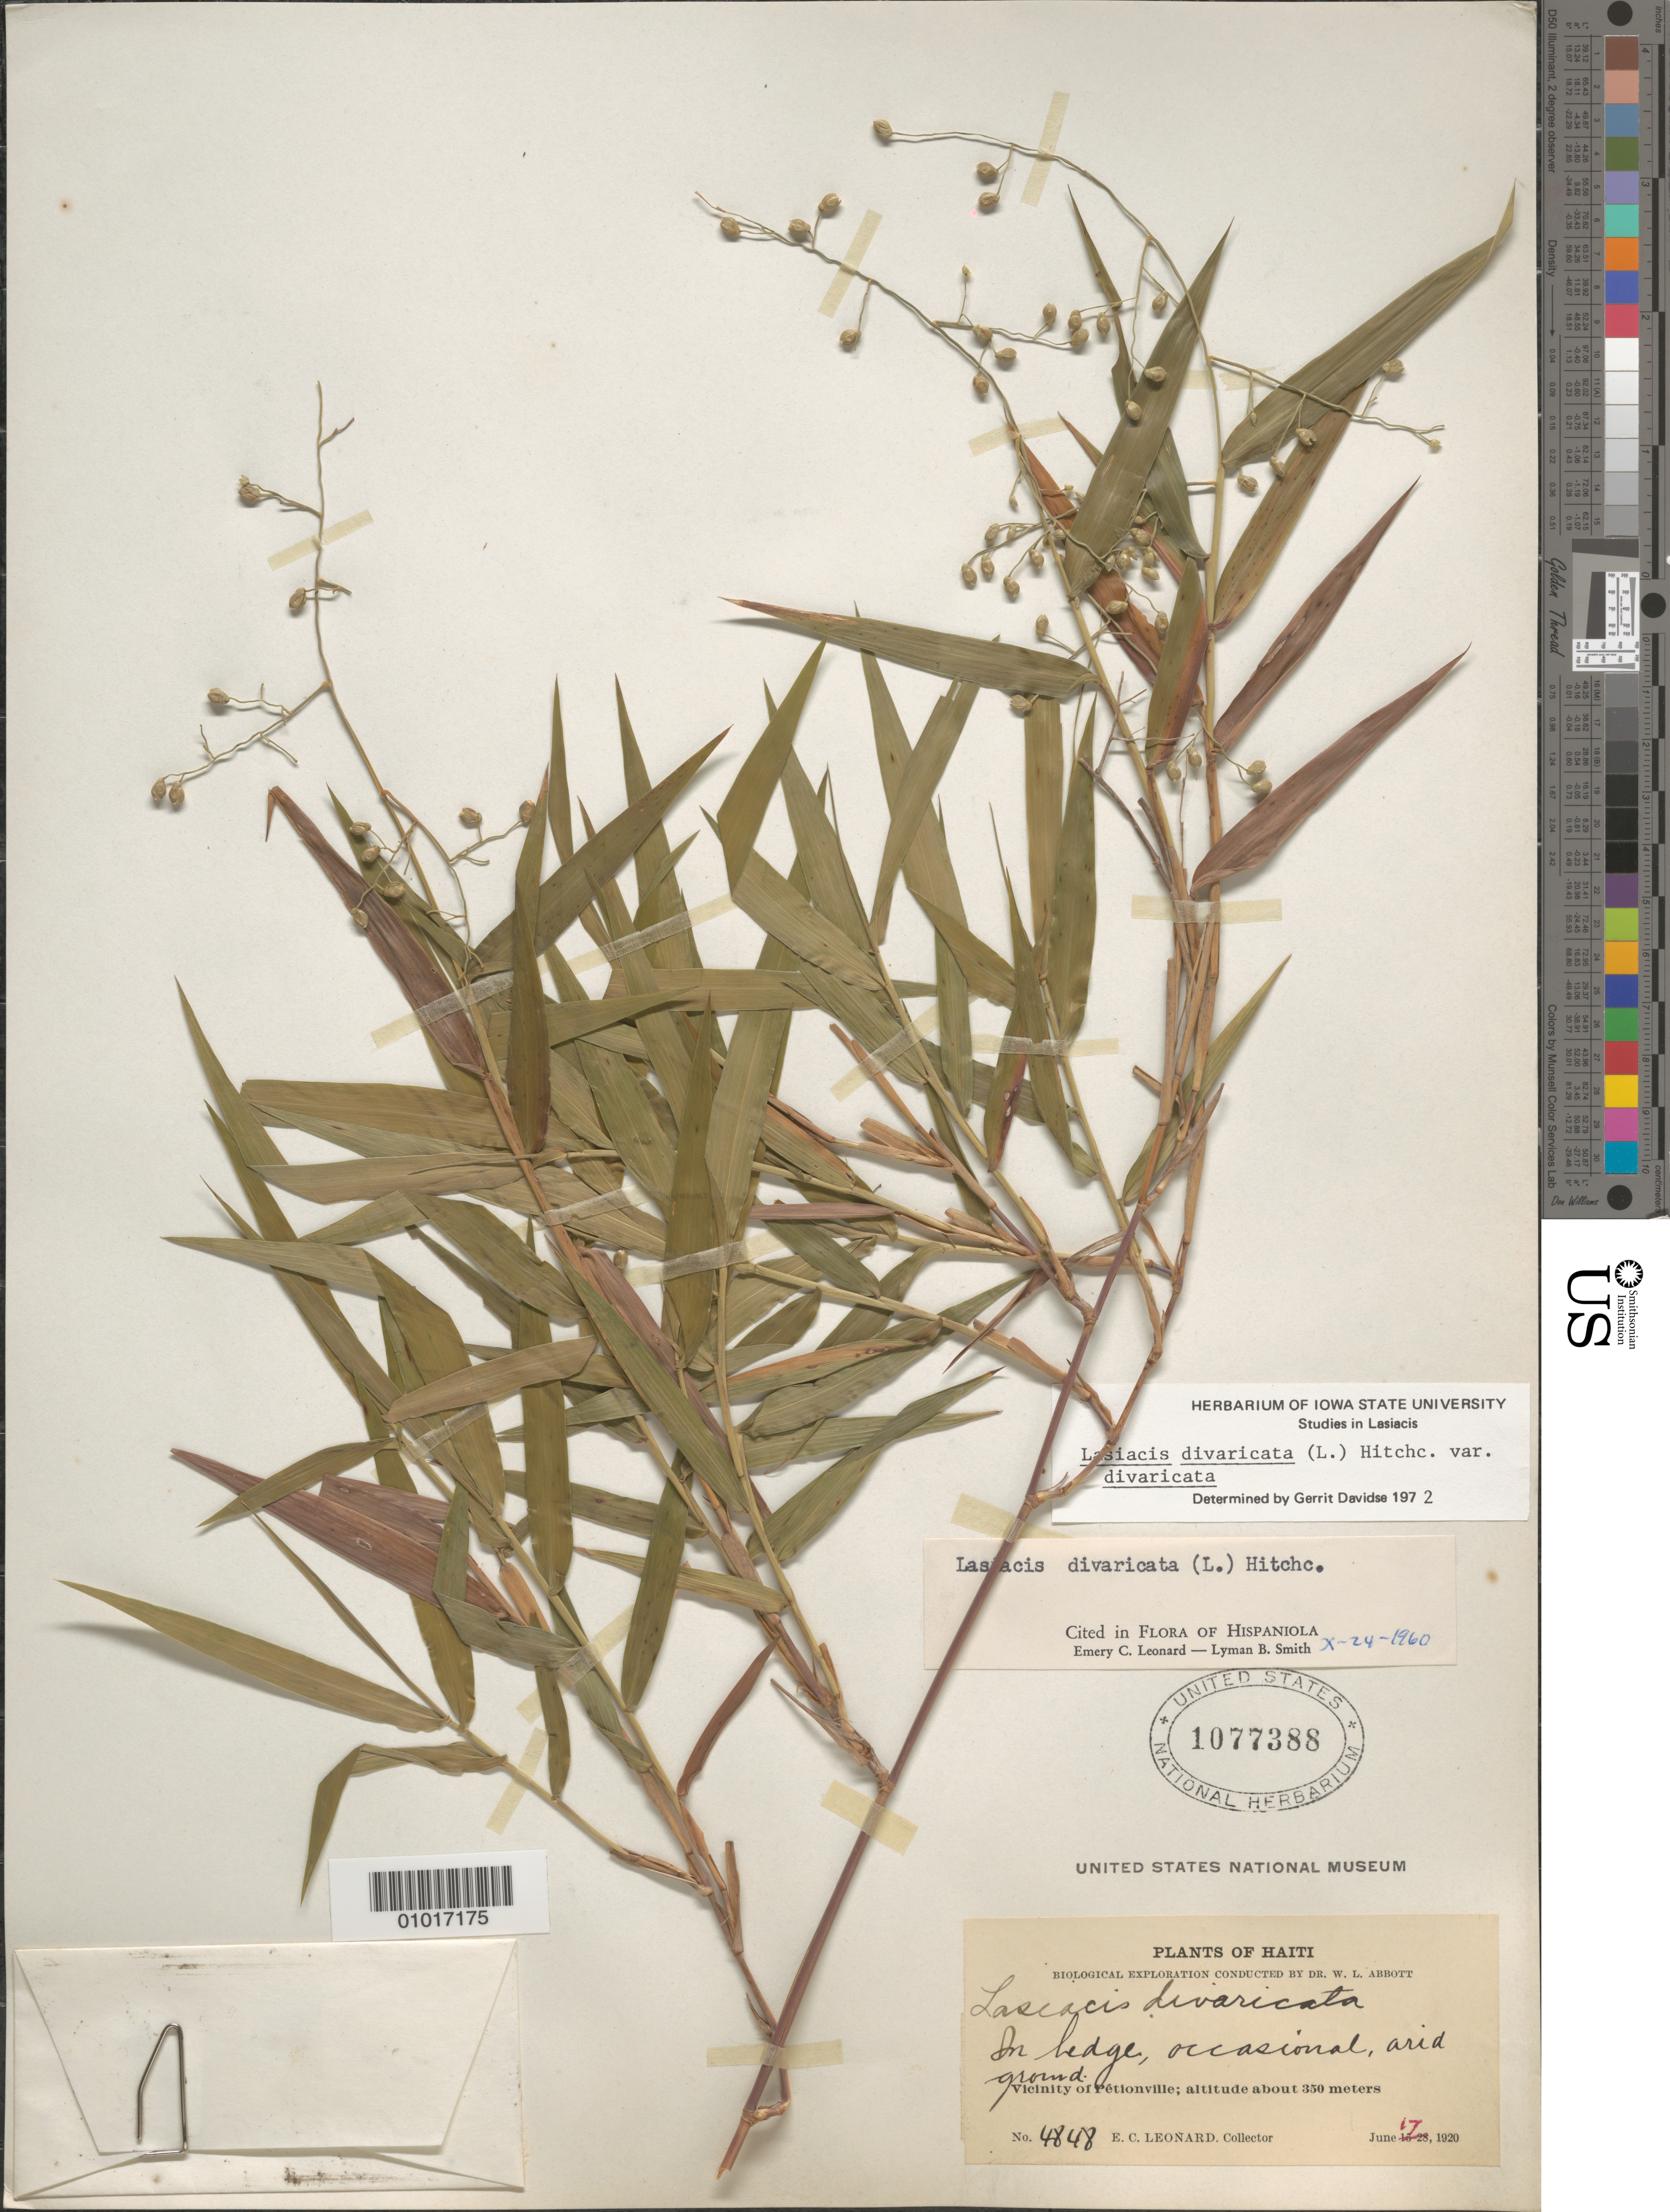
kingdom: Plantae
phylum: Tracheophyta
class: Liliopsida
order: Poales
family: Poaceae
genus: Lasiacis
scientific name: Lasiacis divaricata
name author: (L.) Hitchc.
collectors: E. C. Leonard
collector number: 4848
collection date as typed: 17 Jun 1920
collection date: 1920-06-17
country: Haiti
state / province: Óuest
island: Hispaniola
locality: Vicinity of Petionville, on ledge, occasional, arid ground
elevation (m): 350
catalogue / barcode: US 1077388